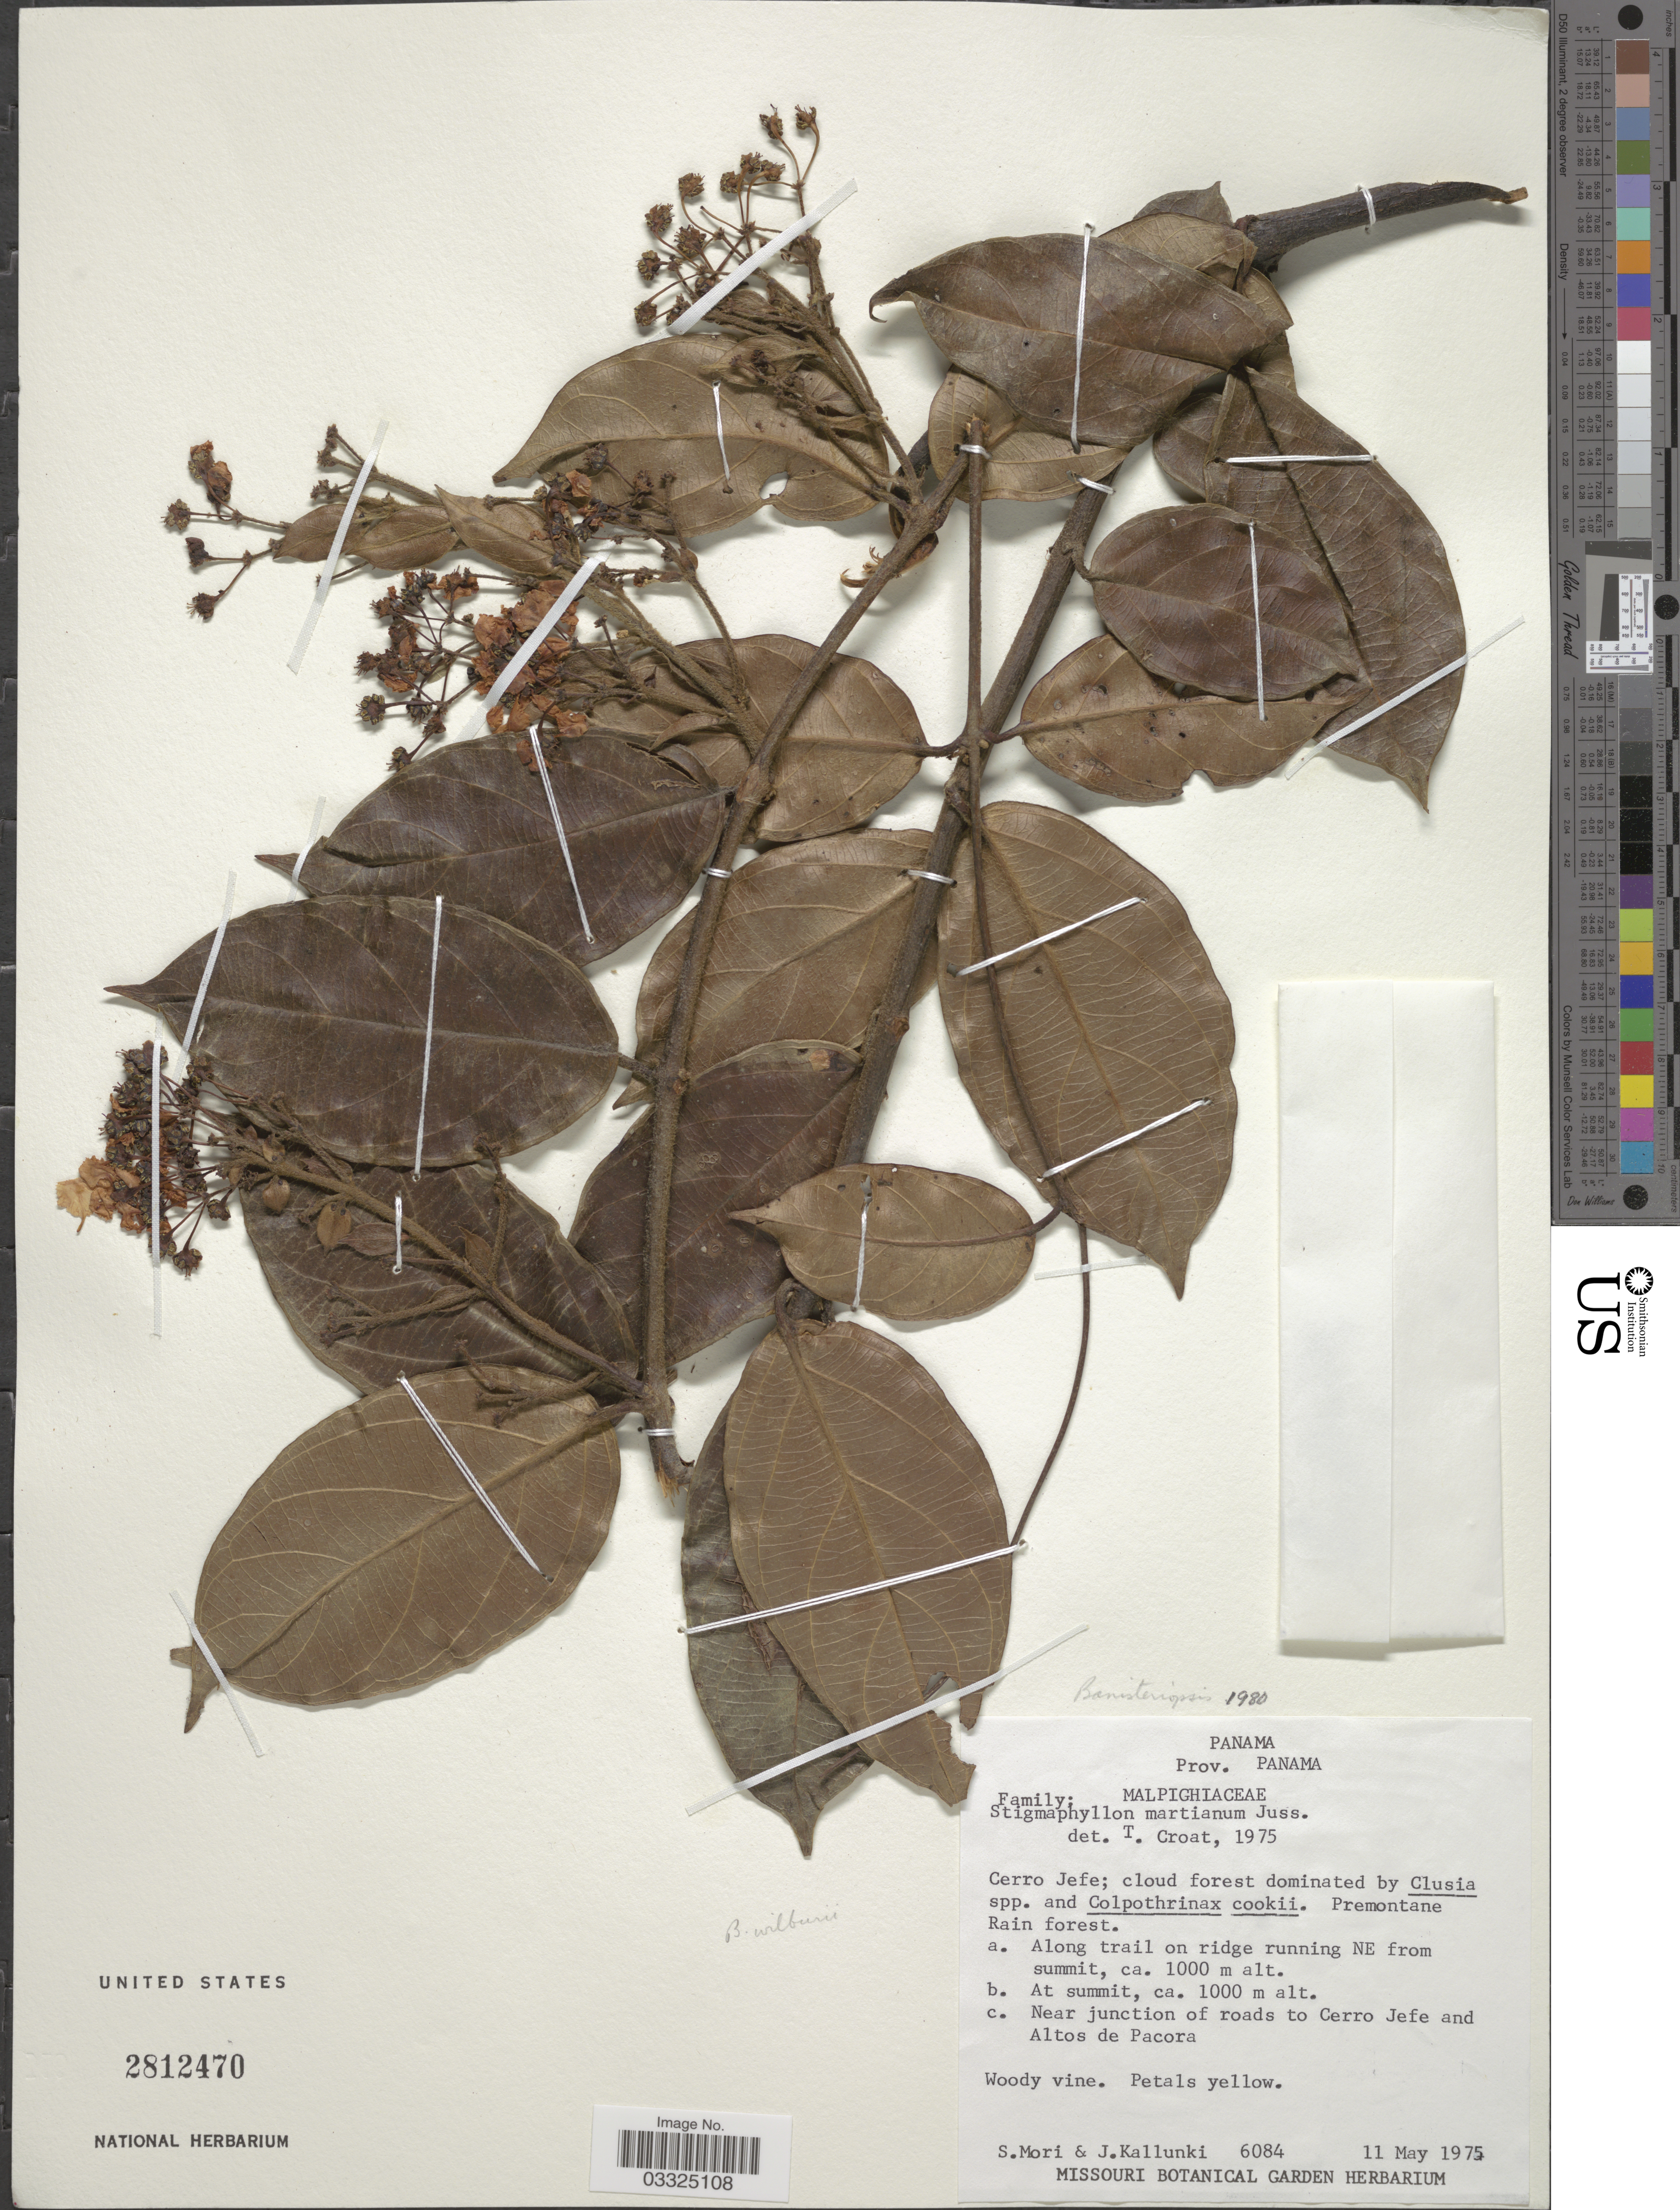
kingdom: Plantae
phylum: Tracheophyta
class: Magnoliopsida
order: Malpighiales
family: Malpighiaceae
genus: Banisteriopsis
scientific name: Banisteriopsis wilburii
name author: B. Gates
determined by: Strong, Mark T., (BOT), Smithsonian Institution - National Museum of Natural History (UNITED STATES)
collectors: S. Mori & J. Kallunki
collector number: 6084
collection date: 1975-05-11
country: Panama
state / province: Panamá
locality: Cerro Jefe, Along trail on ridge running NE from summit, At summit, Near junction of roads to Cerro Jefe and Altos de Pacora.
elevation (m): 1000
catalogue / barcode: US 2812470